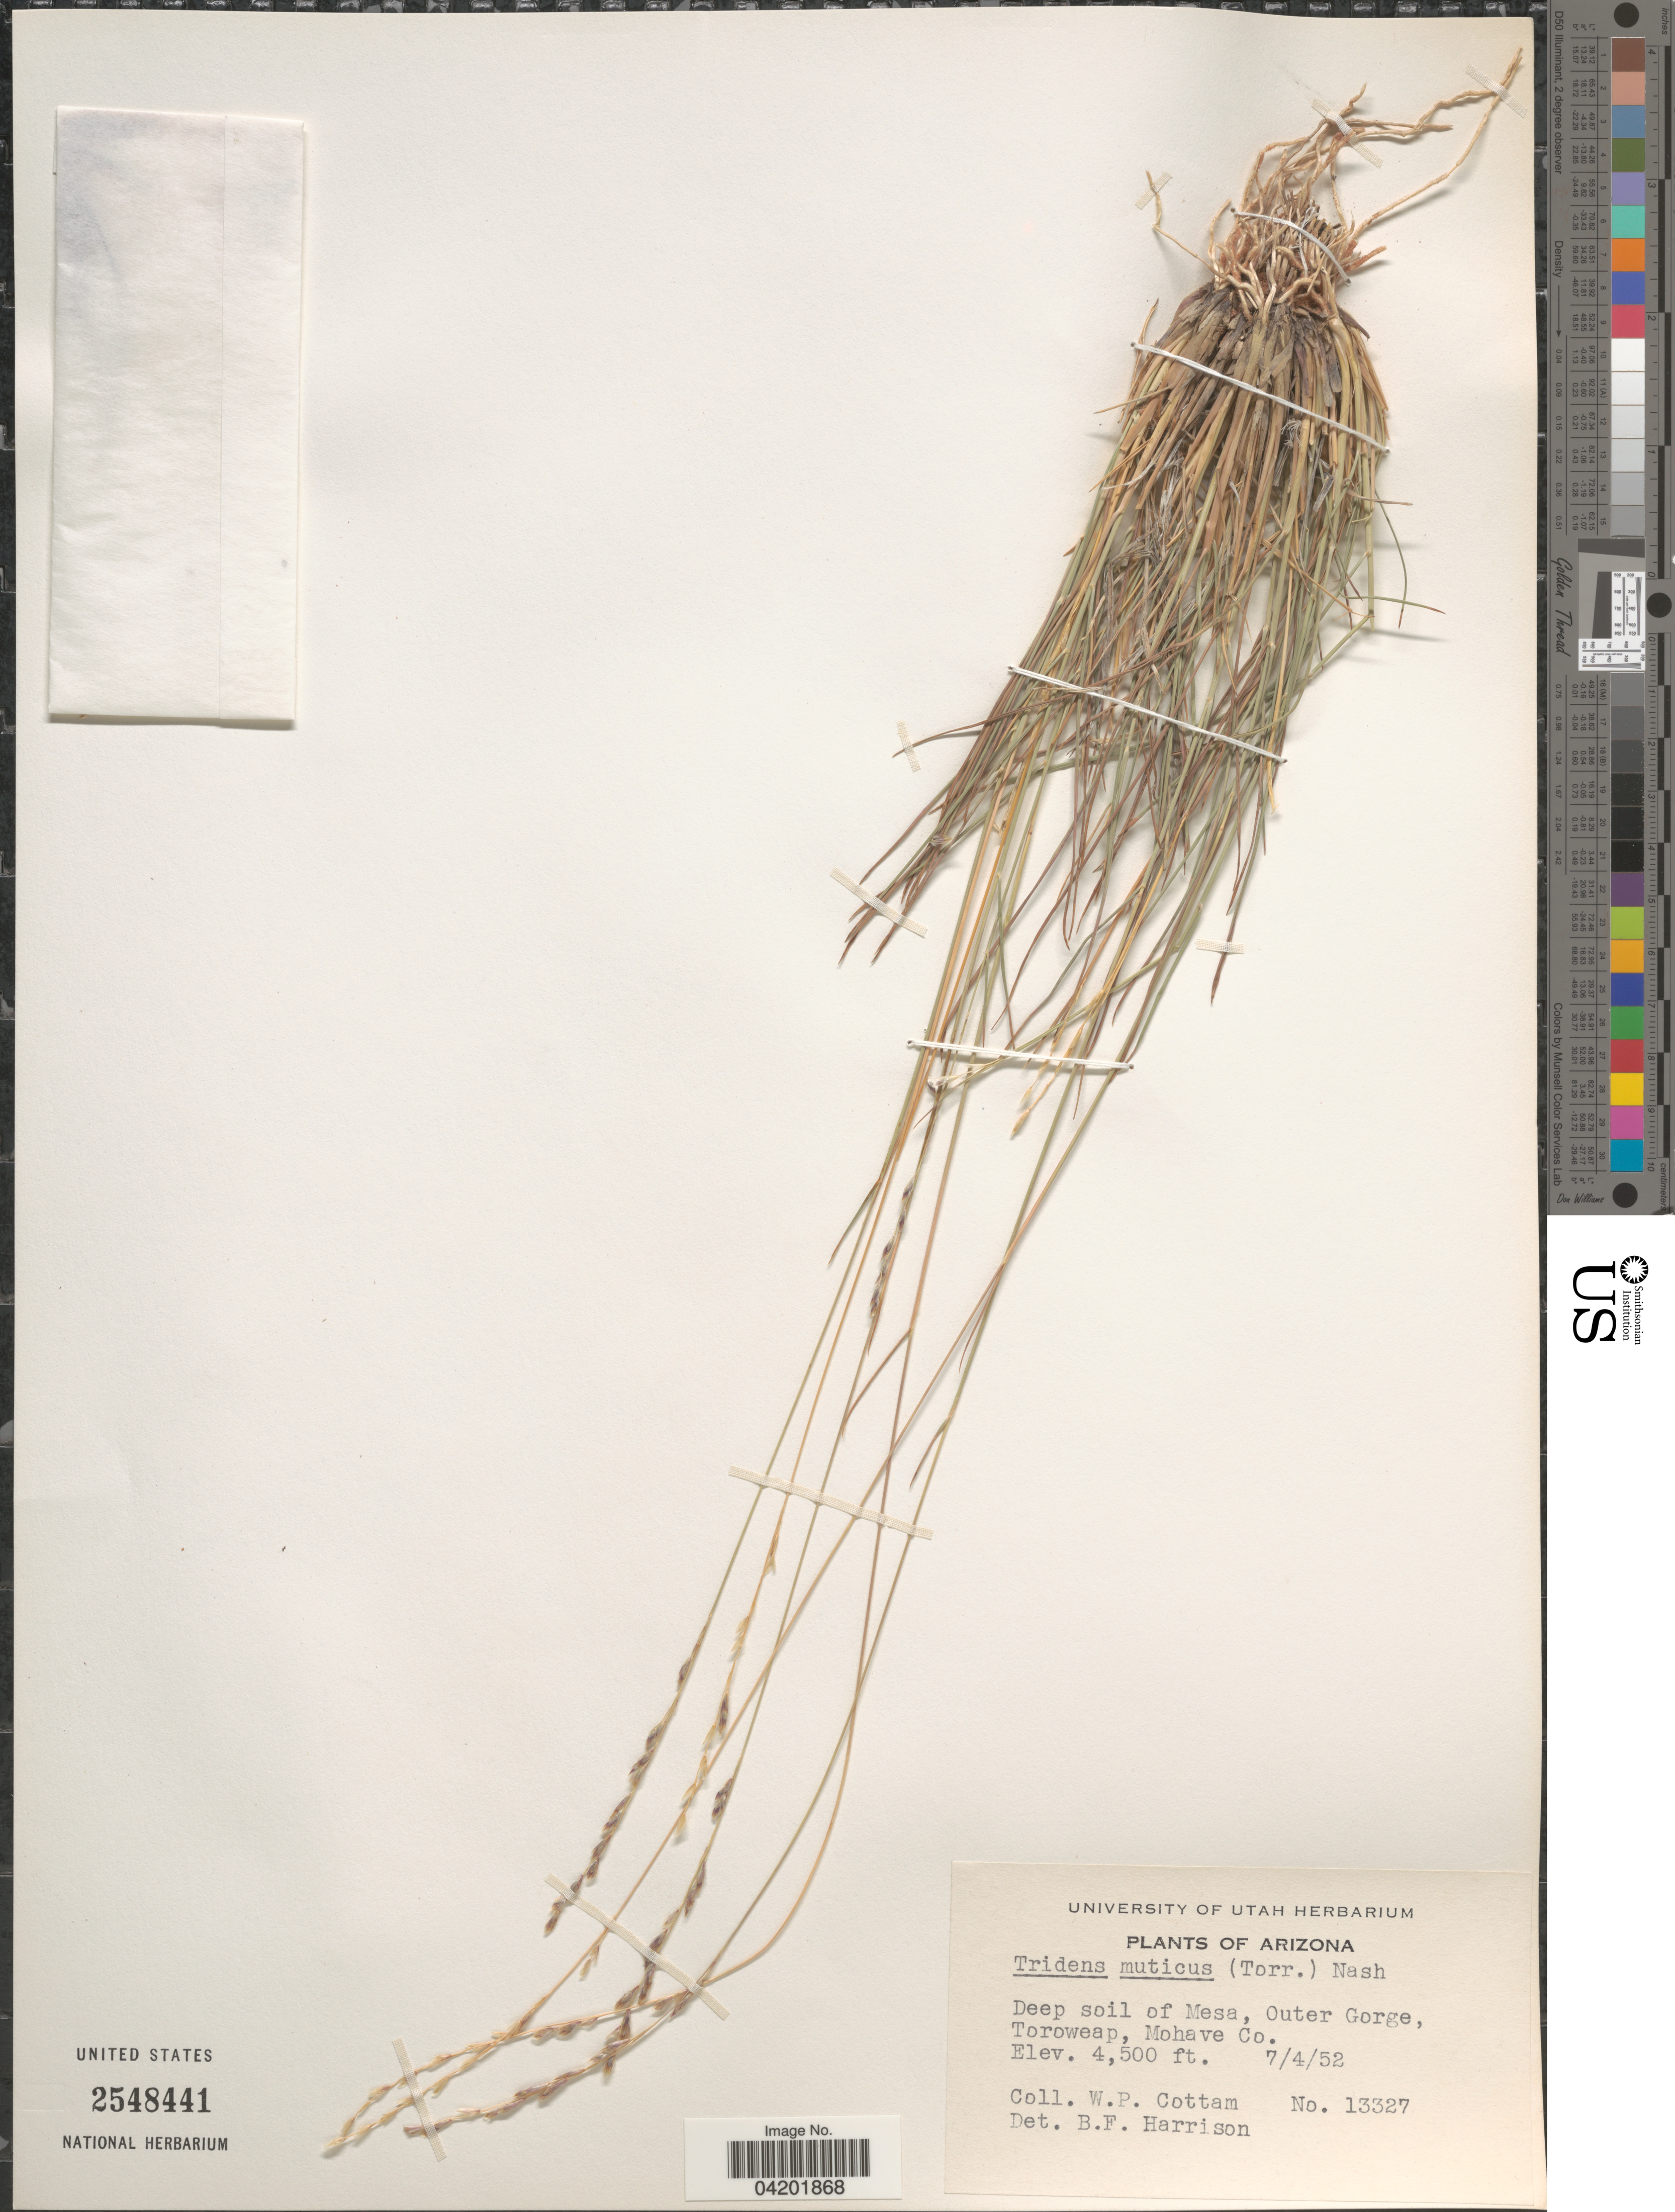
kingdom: Plantae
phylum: Tracheophyta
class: Liliopsida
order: Poales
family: Poaceae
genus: Tridentopsis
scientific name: Tridentopsis mutica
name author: (Torr.) P.M. Peterson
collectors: W. Cottam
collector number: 13327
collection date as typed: Transcribed d/m/y: 4/7/52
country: United States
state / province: Arizona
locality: Deep soil of Mesa, Outer Gorge, Toroweap, Mohave Co.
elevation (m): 1372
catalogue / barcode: US 2548441